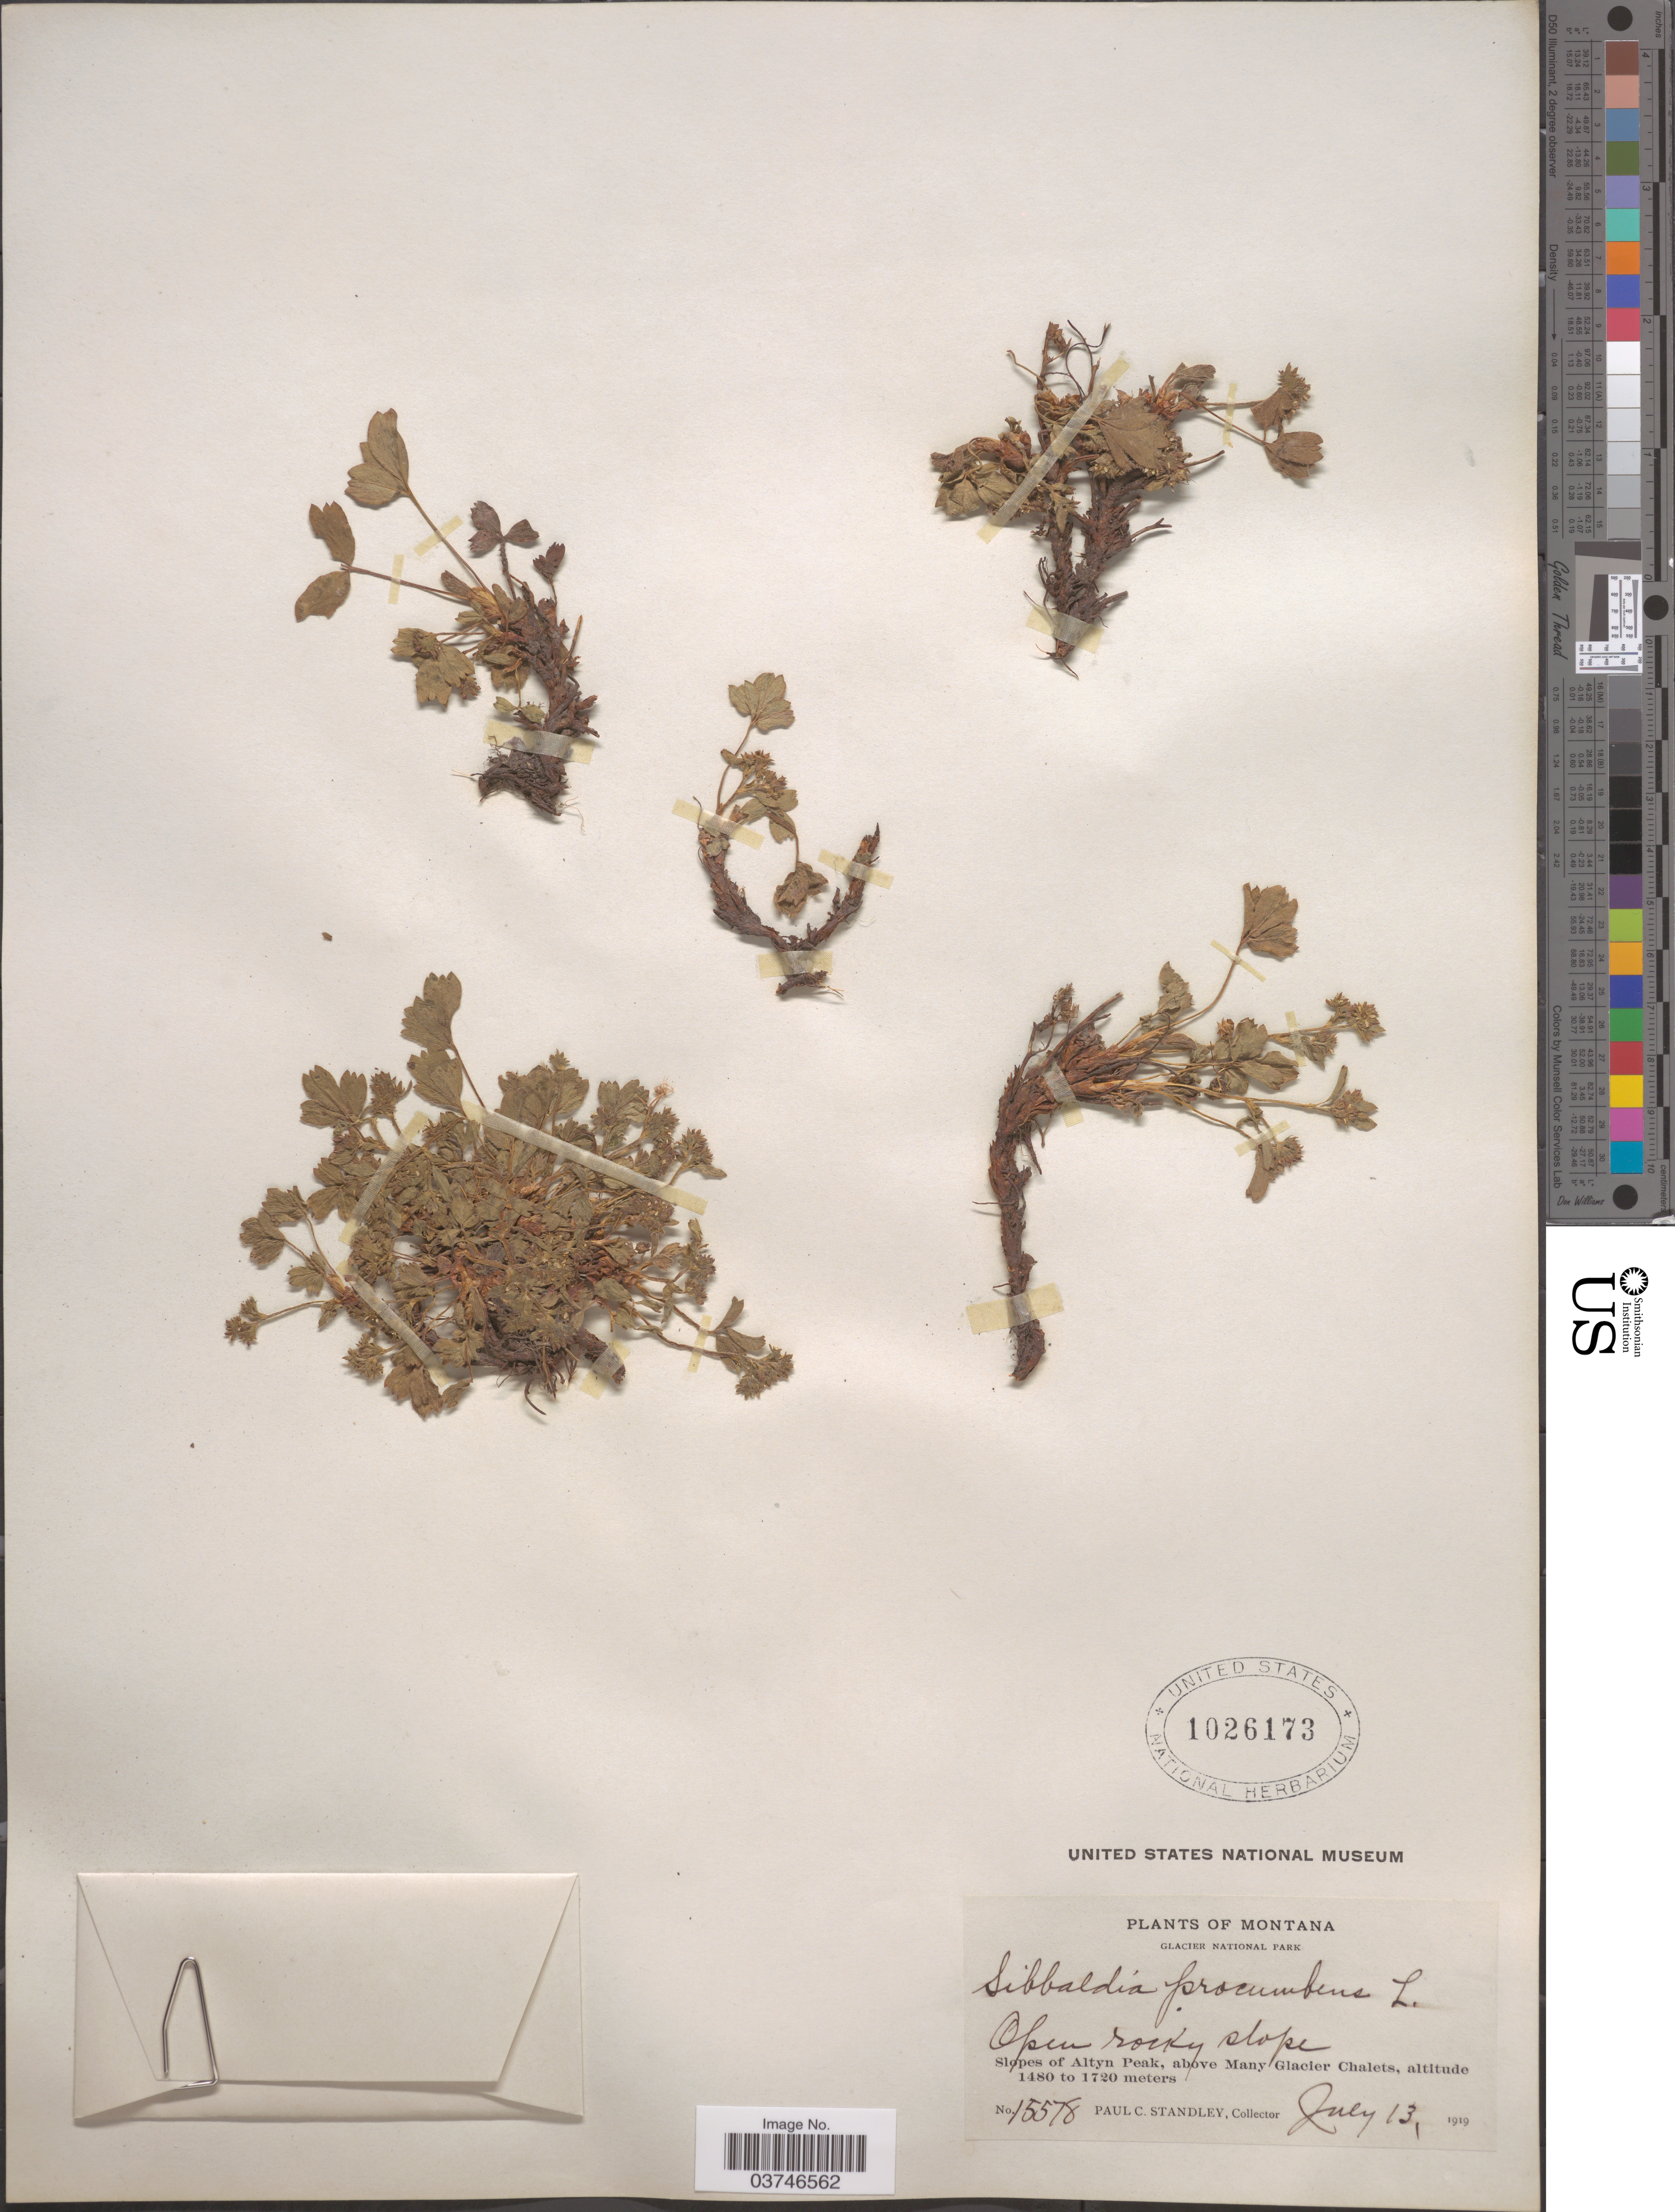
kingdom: Plantae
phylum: Tracheophyta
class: Magnoliopsida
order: Rosales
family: Rosaceae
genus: Sibbaldia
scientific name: Sibbaldia procumbens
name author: L.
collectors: P. C. Standley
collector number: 15578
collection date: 1919-07-13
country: United States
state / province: Montana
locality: Glacier National Park. Slopes of Altyn peak, above Many Glacier Chalets.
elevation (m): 1480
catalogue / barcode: US 1026173